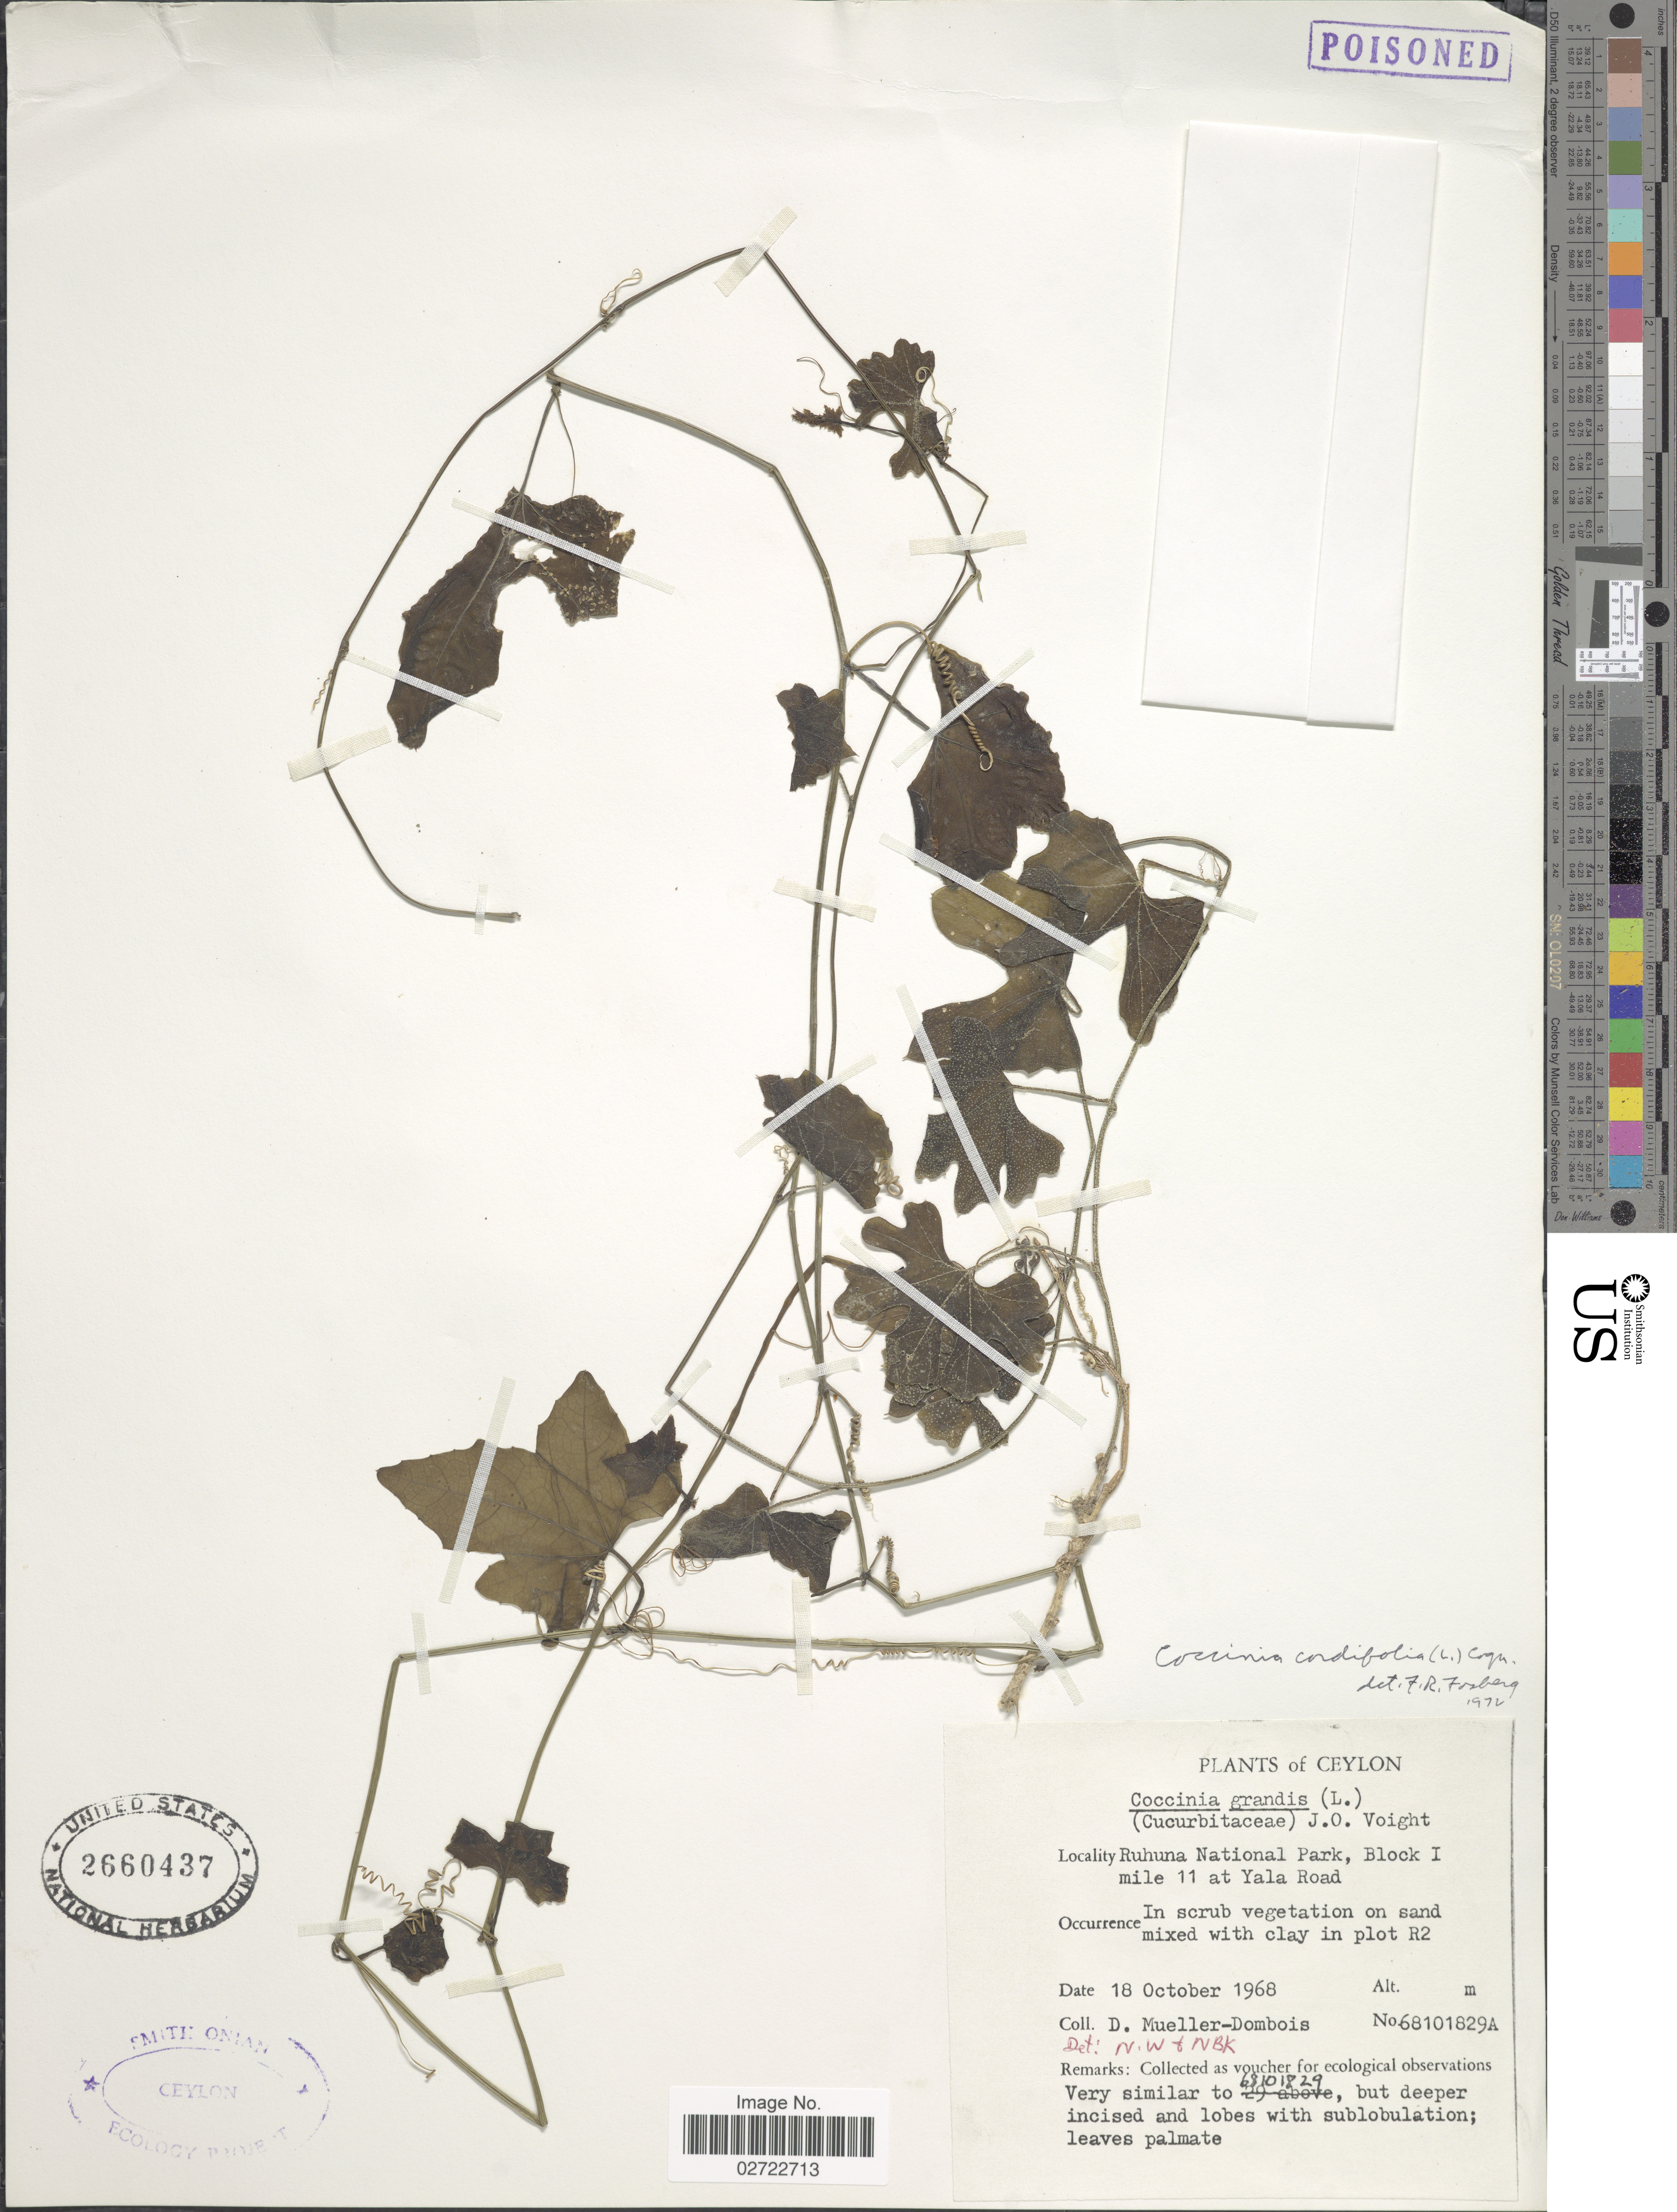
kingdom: Plantae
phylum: Tracheophyta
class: Magnoliopsida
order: Cucurbitales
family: Cucurbitaceae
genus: Coccinia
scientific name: Coccinia grandis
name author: (L.) Voigt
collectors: D. Mueller-Dombois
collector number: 68101829A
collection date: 1968-10-18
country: Sri Lanka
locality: Ceylon, Ruhuna National Park, Block I mile 11 at Yala Road, in plot R2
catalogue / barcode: US 2660437